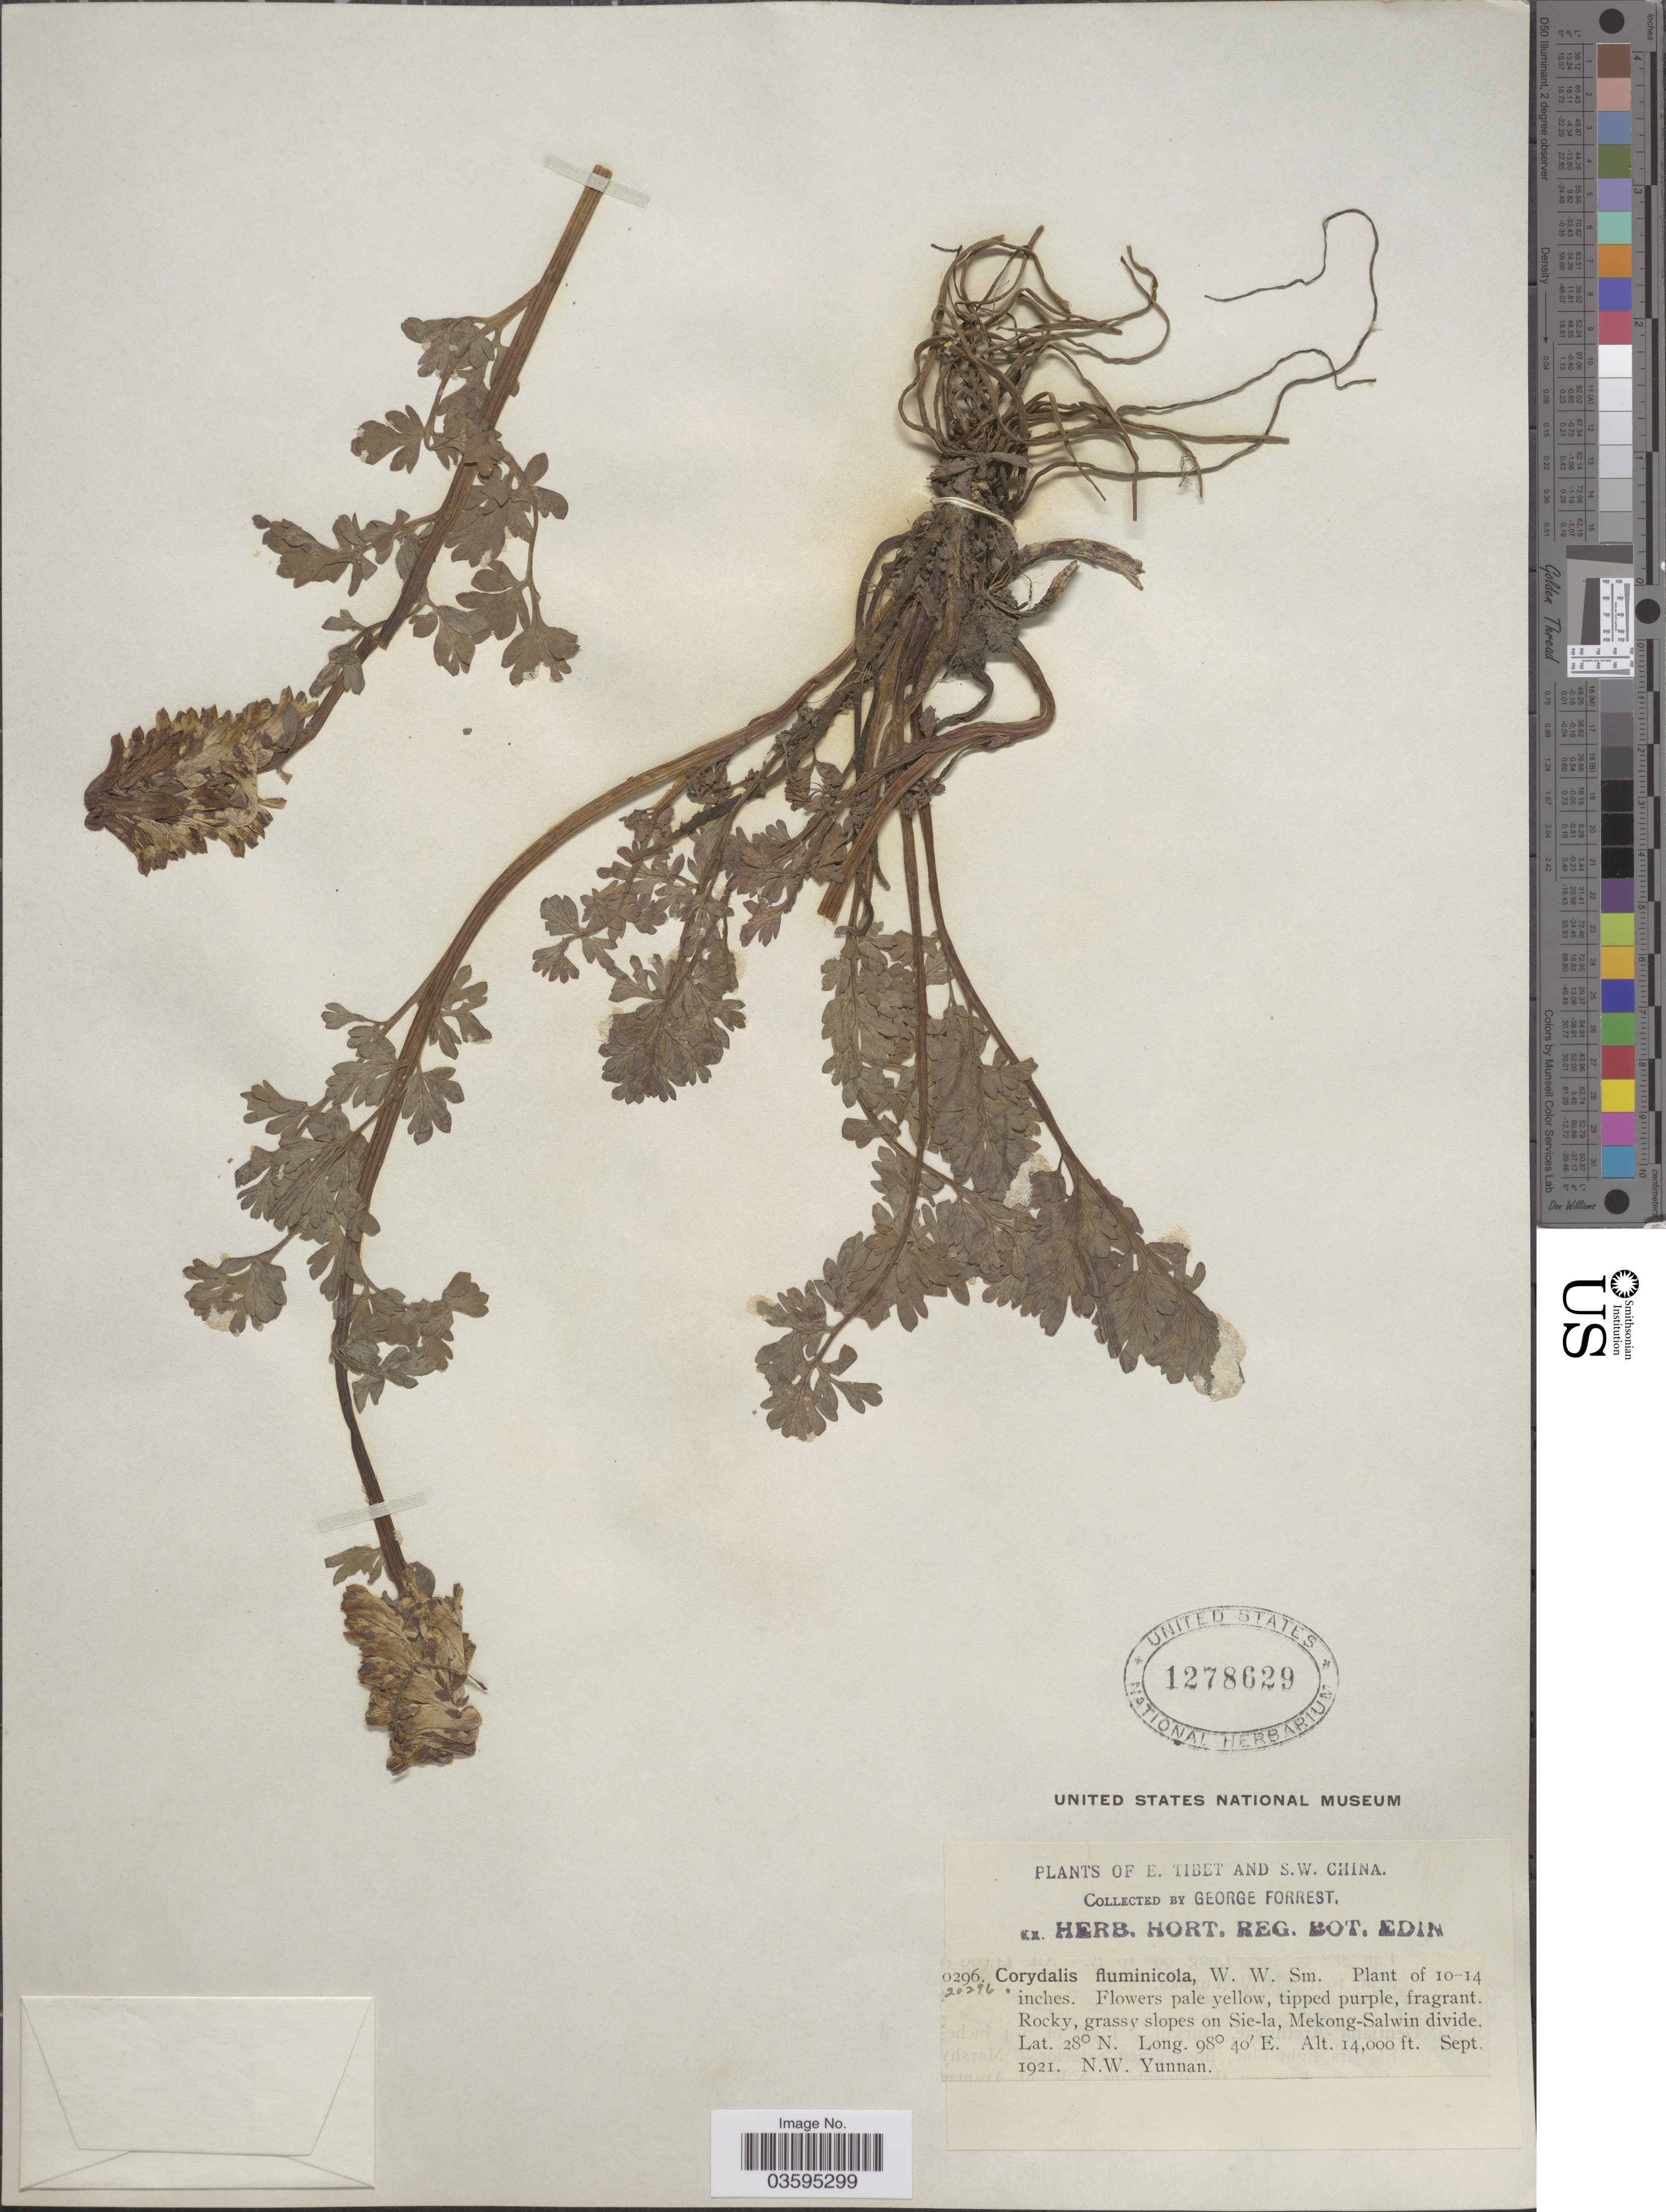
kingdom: Plantae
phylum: Tracheophyta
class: Magnoliopsida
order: Ranunculales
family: Papaveraceae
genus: Corydalis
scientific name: Corydalis hamata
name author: Franch.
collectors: G. Forrest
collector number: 20296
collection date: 1921-09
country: China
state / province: Yunnan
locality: Grassy slopes on Sie-la, Mekong-Salwin divide. N.W. Yunnan.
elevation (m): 4267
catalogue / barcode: US 1278629